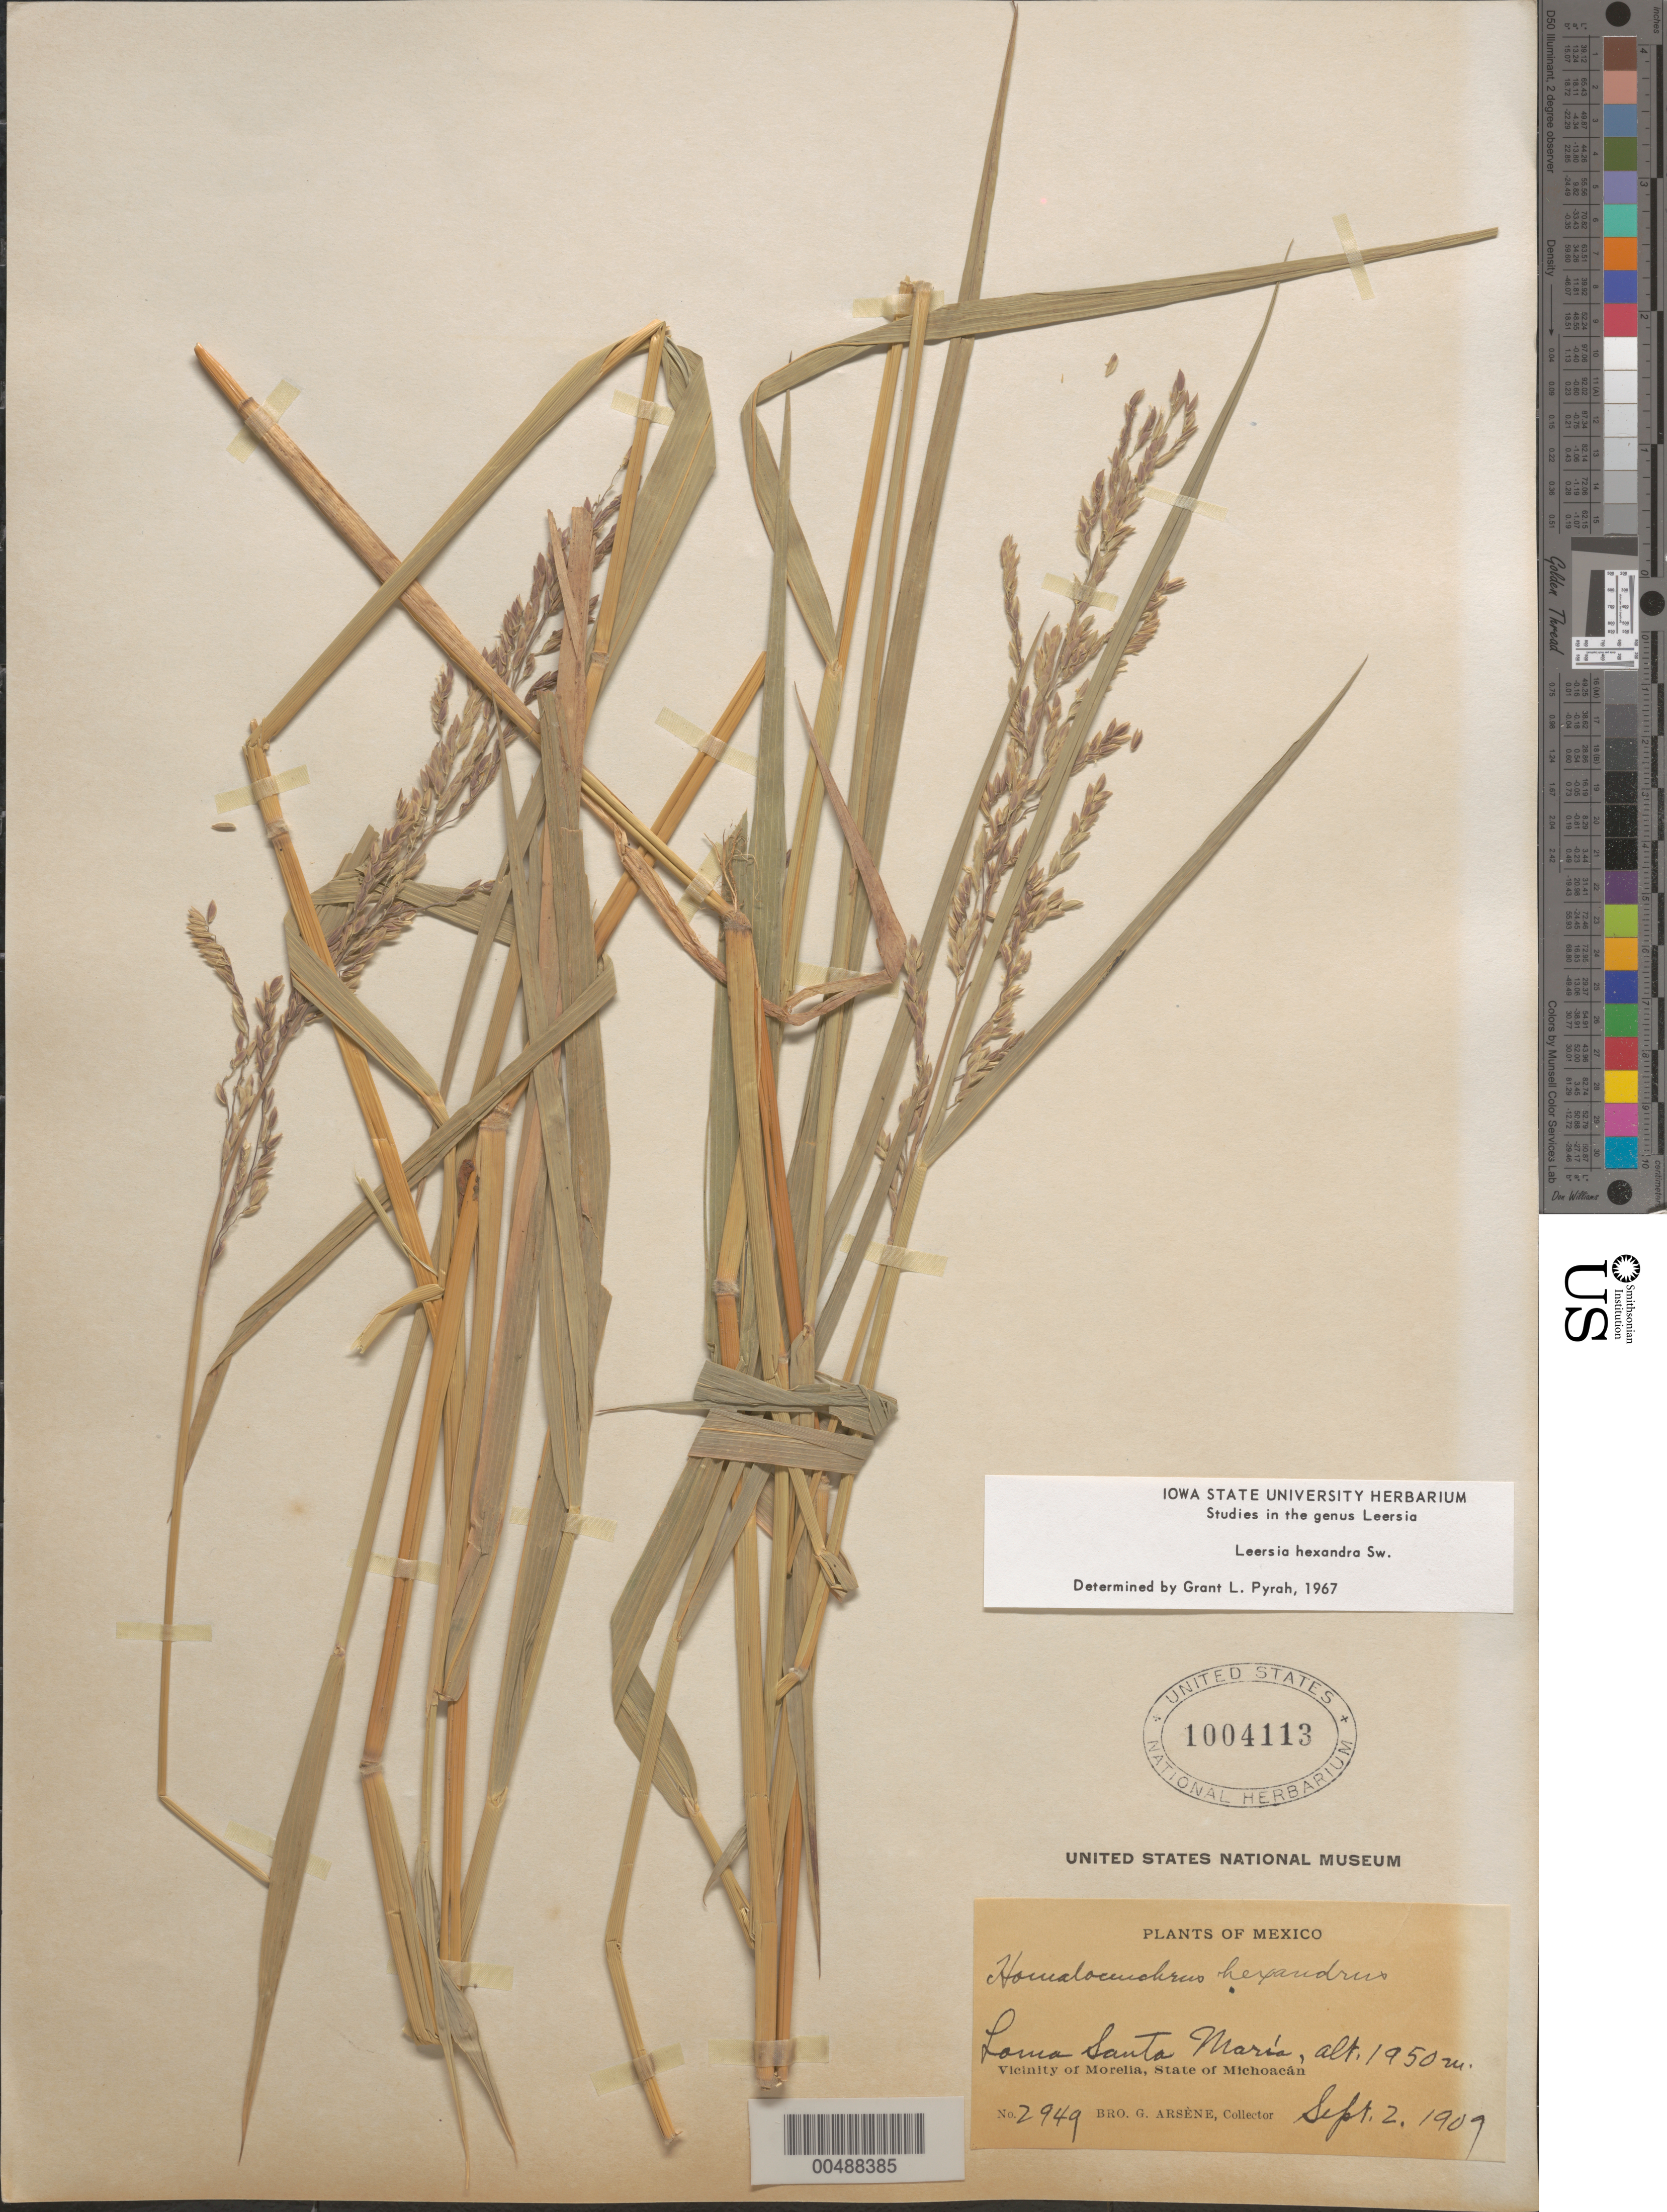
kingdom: Plantae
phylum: Tracheophyta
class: Liliopsida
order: Poales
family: Poaceae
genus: Leersia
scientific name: Leersia hexandra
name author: Sw.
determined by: Pyrah, G. L.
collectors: Bro. G. Arsène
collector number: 2949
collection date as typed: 2 Sep 1909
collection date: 1909-09-02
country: Mexico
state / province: Michoacán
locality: Loma Santa Mar¡a, vicinity of Morelia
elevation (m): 1950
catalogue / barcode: US 1004113